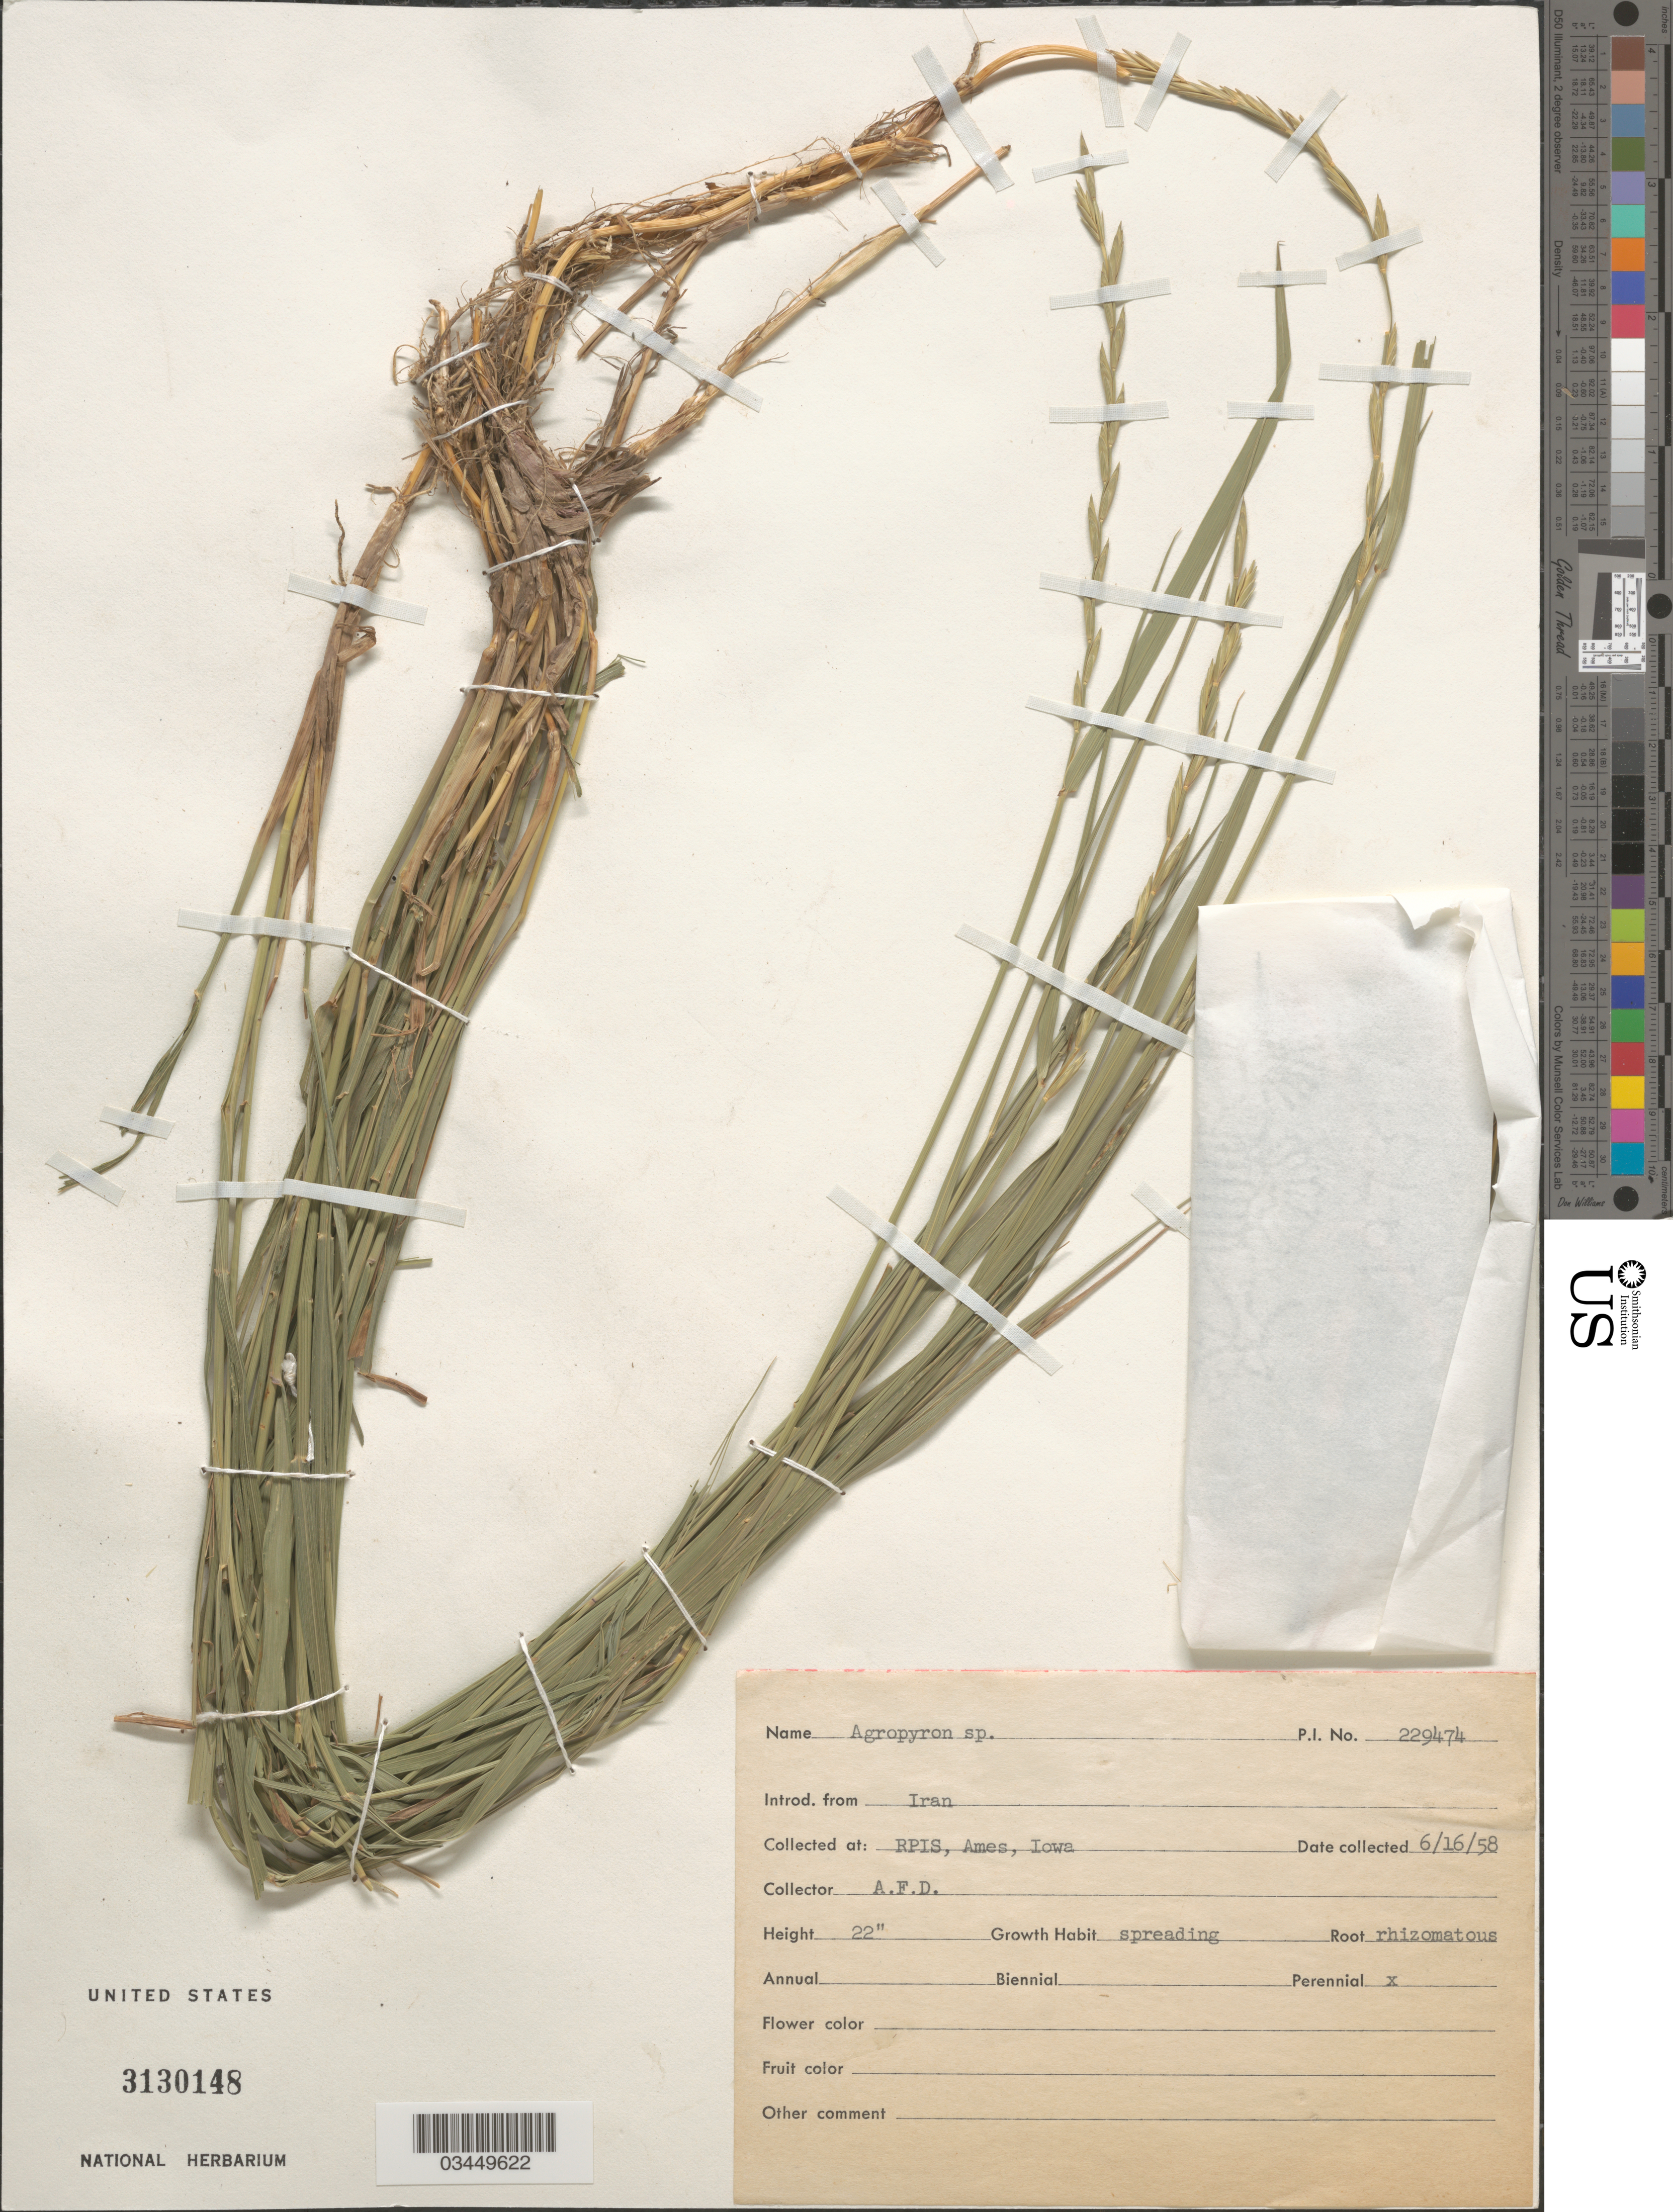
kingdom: Plantae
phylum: Tracheophyta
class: Liliopsida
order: Poales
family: Poaceae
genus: Elymus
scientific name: Elymus sp.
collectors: A. D.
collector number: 229474?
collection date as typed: Transcribed d/m/y: 16/6/58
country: United States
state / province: Iowa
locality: RPIS, Ames.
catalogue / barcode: US 3130148